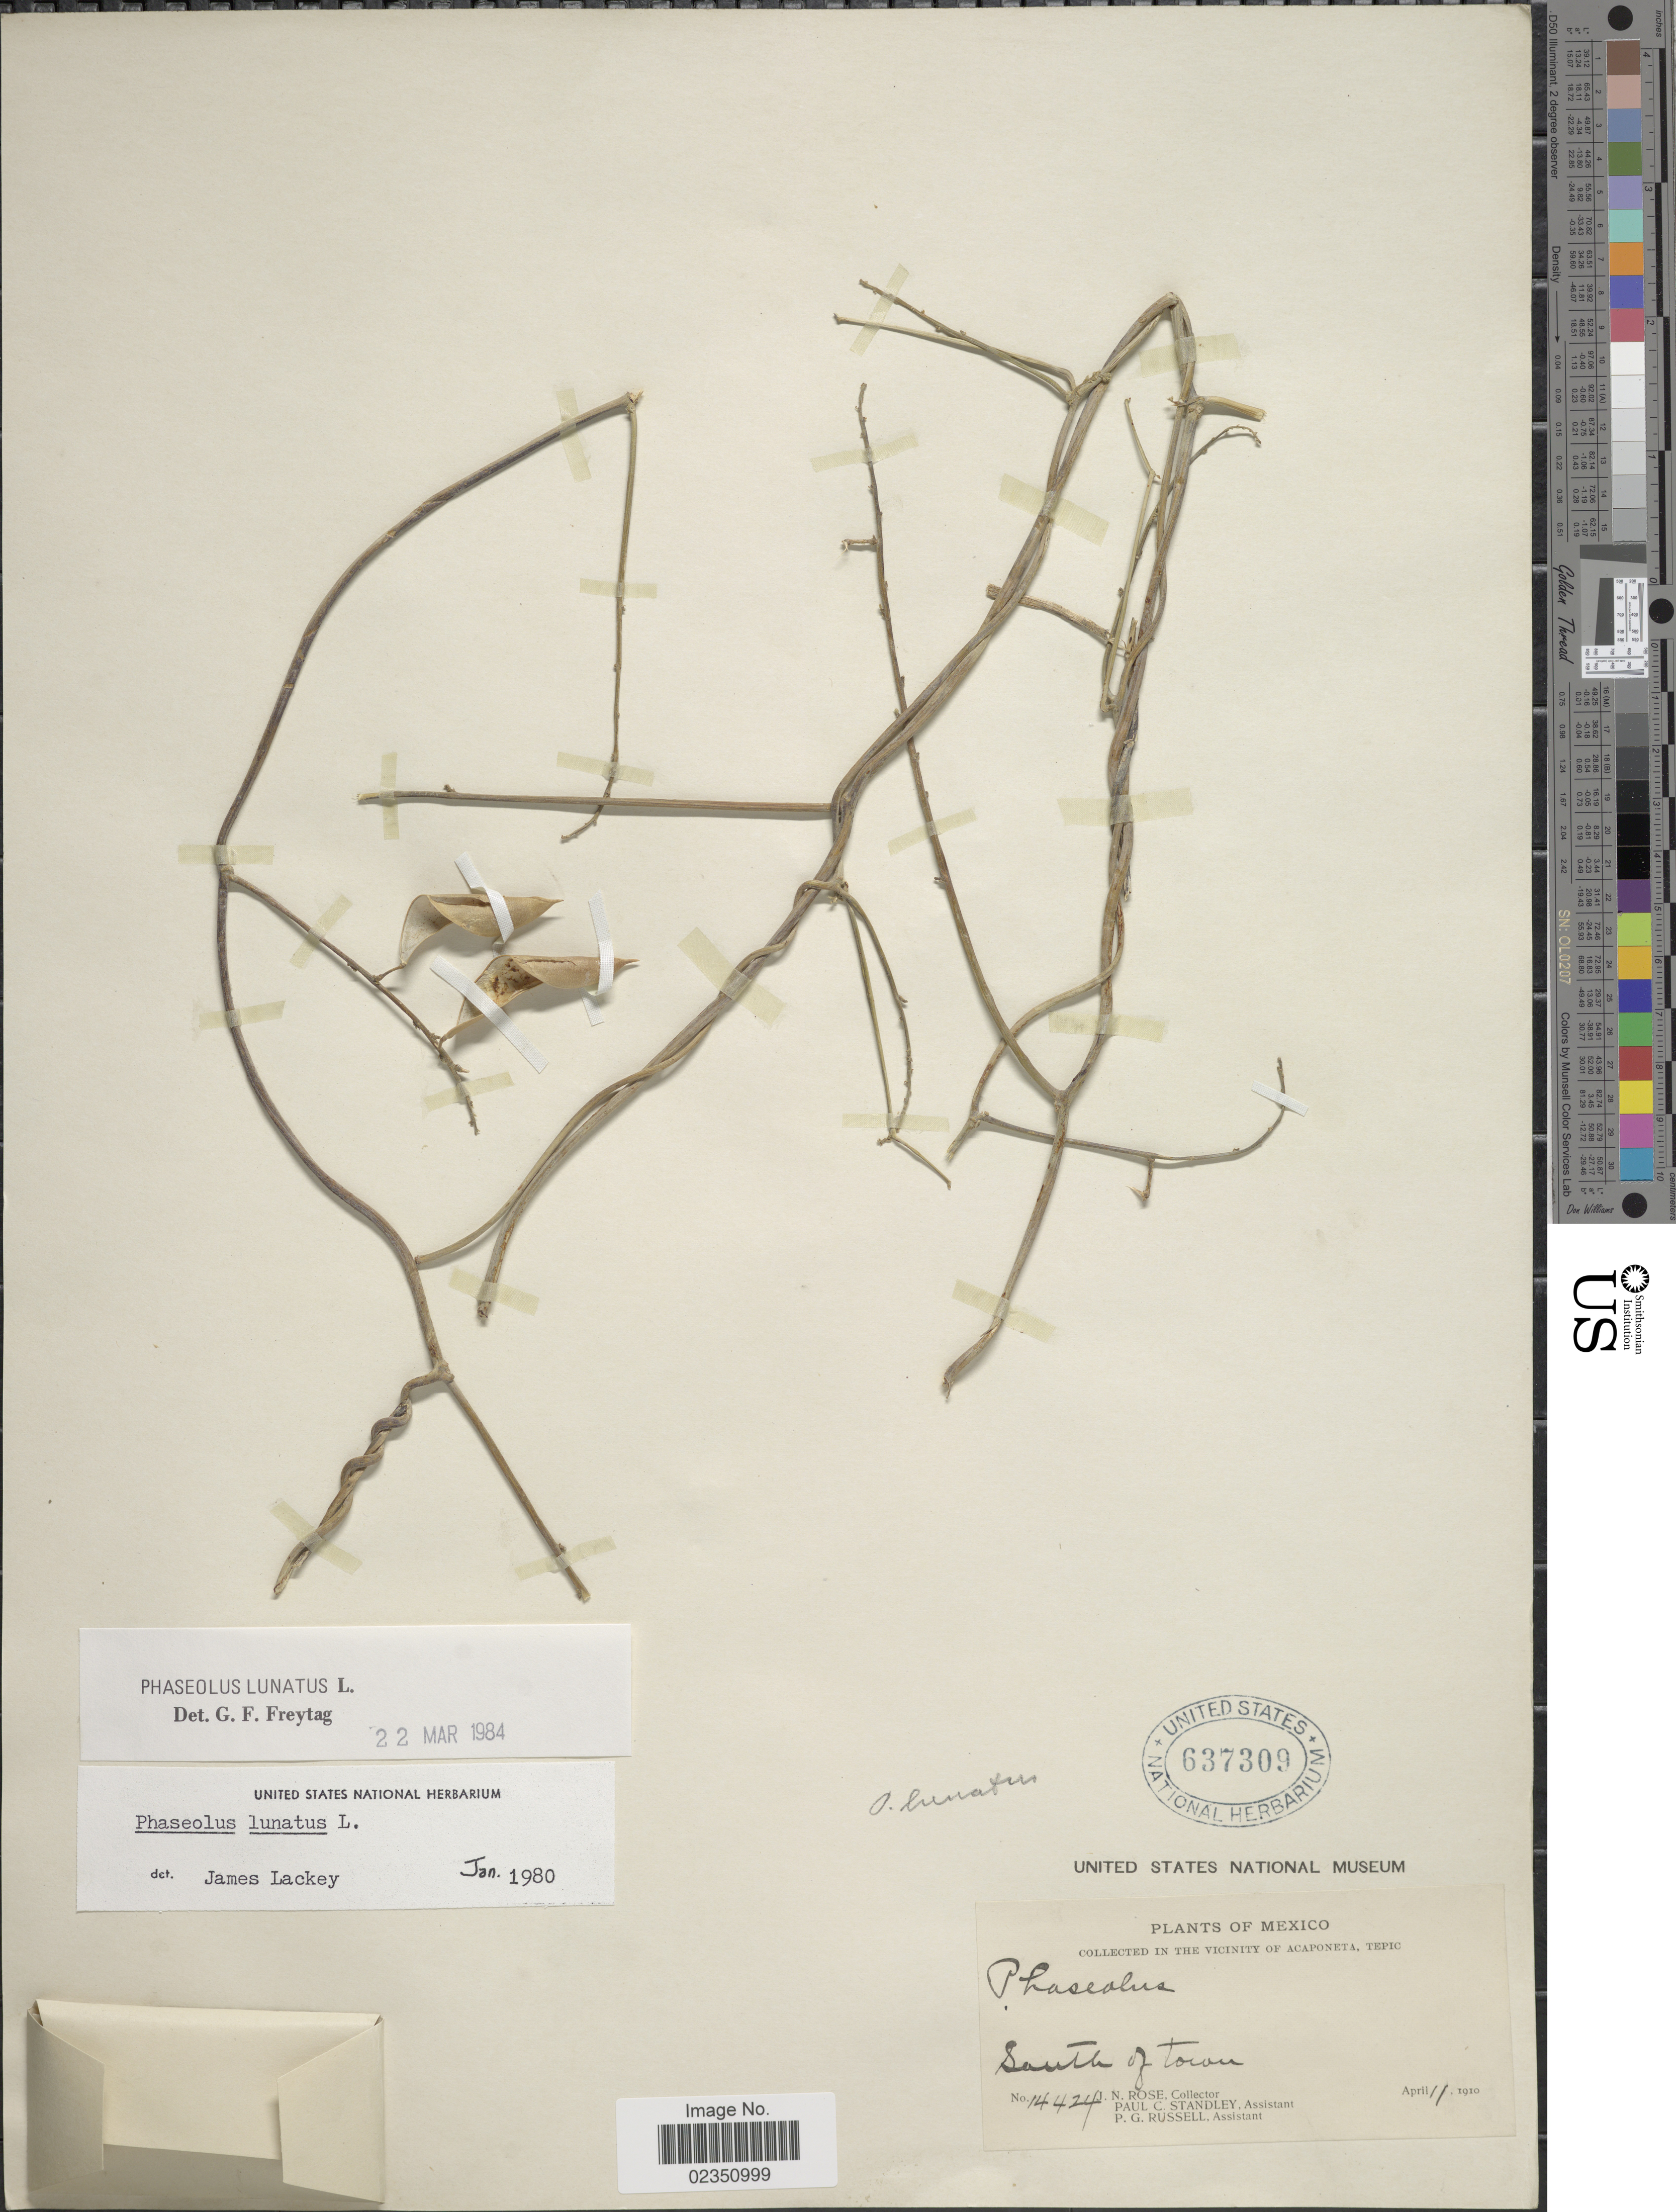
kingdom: Plantae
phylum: Tracheophyta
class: Magnoliopsida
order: Fabales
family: Fabaceae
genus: Phaseolus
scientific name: Phaseolus lunatus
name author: L.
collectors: J. N. Rose, P. C. Standley & P. G. Russell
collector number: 14424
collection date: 1910-04-11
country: Mexico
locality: In The Vicinity of Acaponeta, Tepic, South of town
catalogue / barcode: US 637309